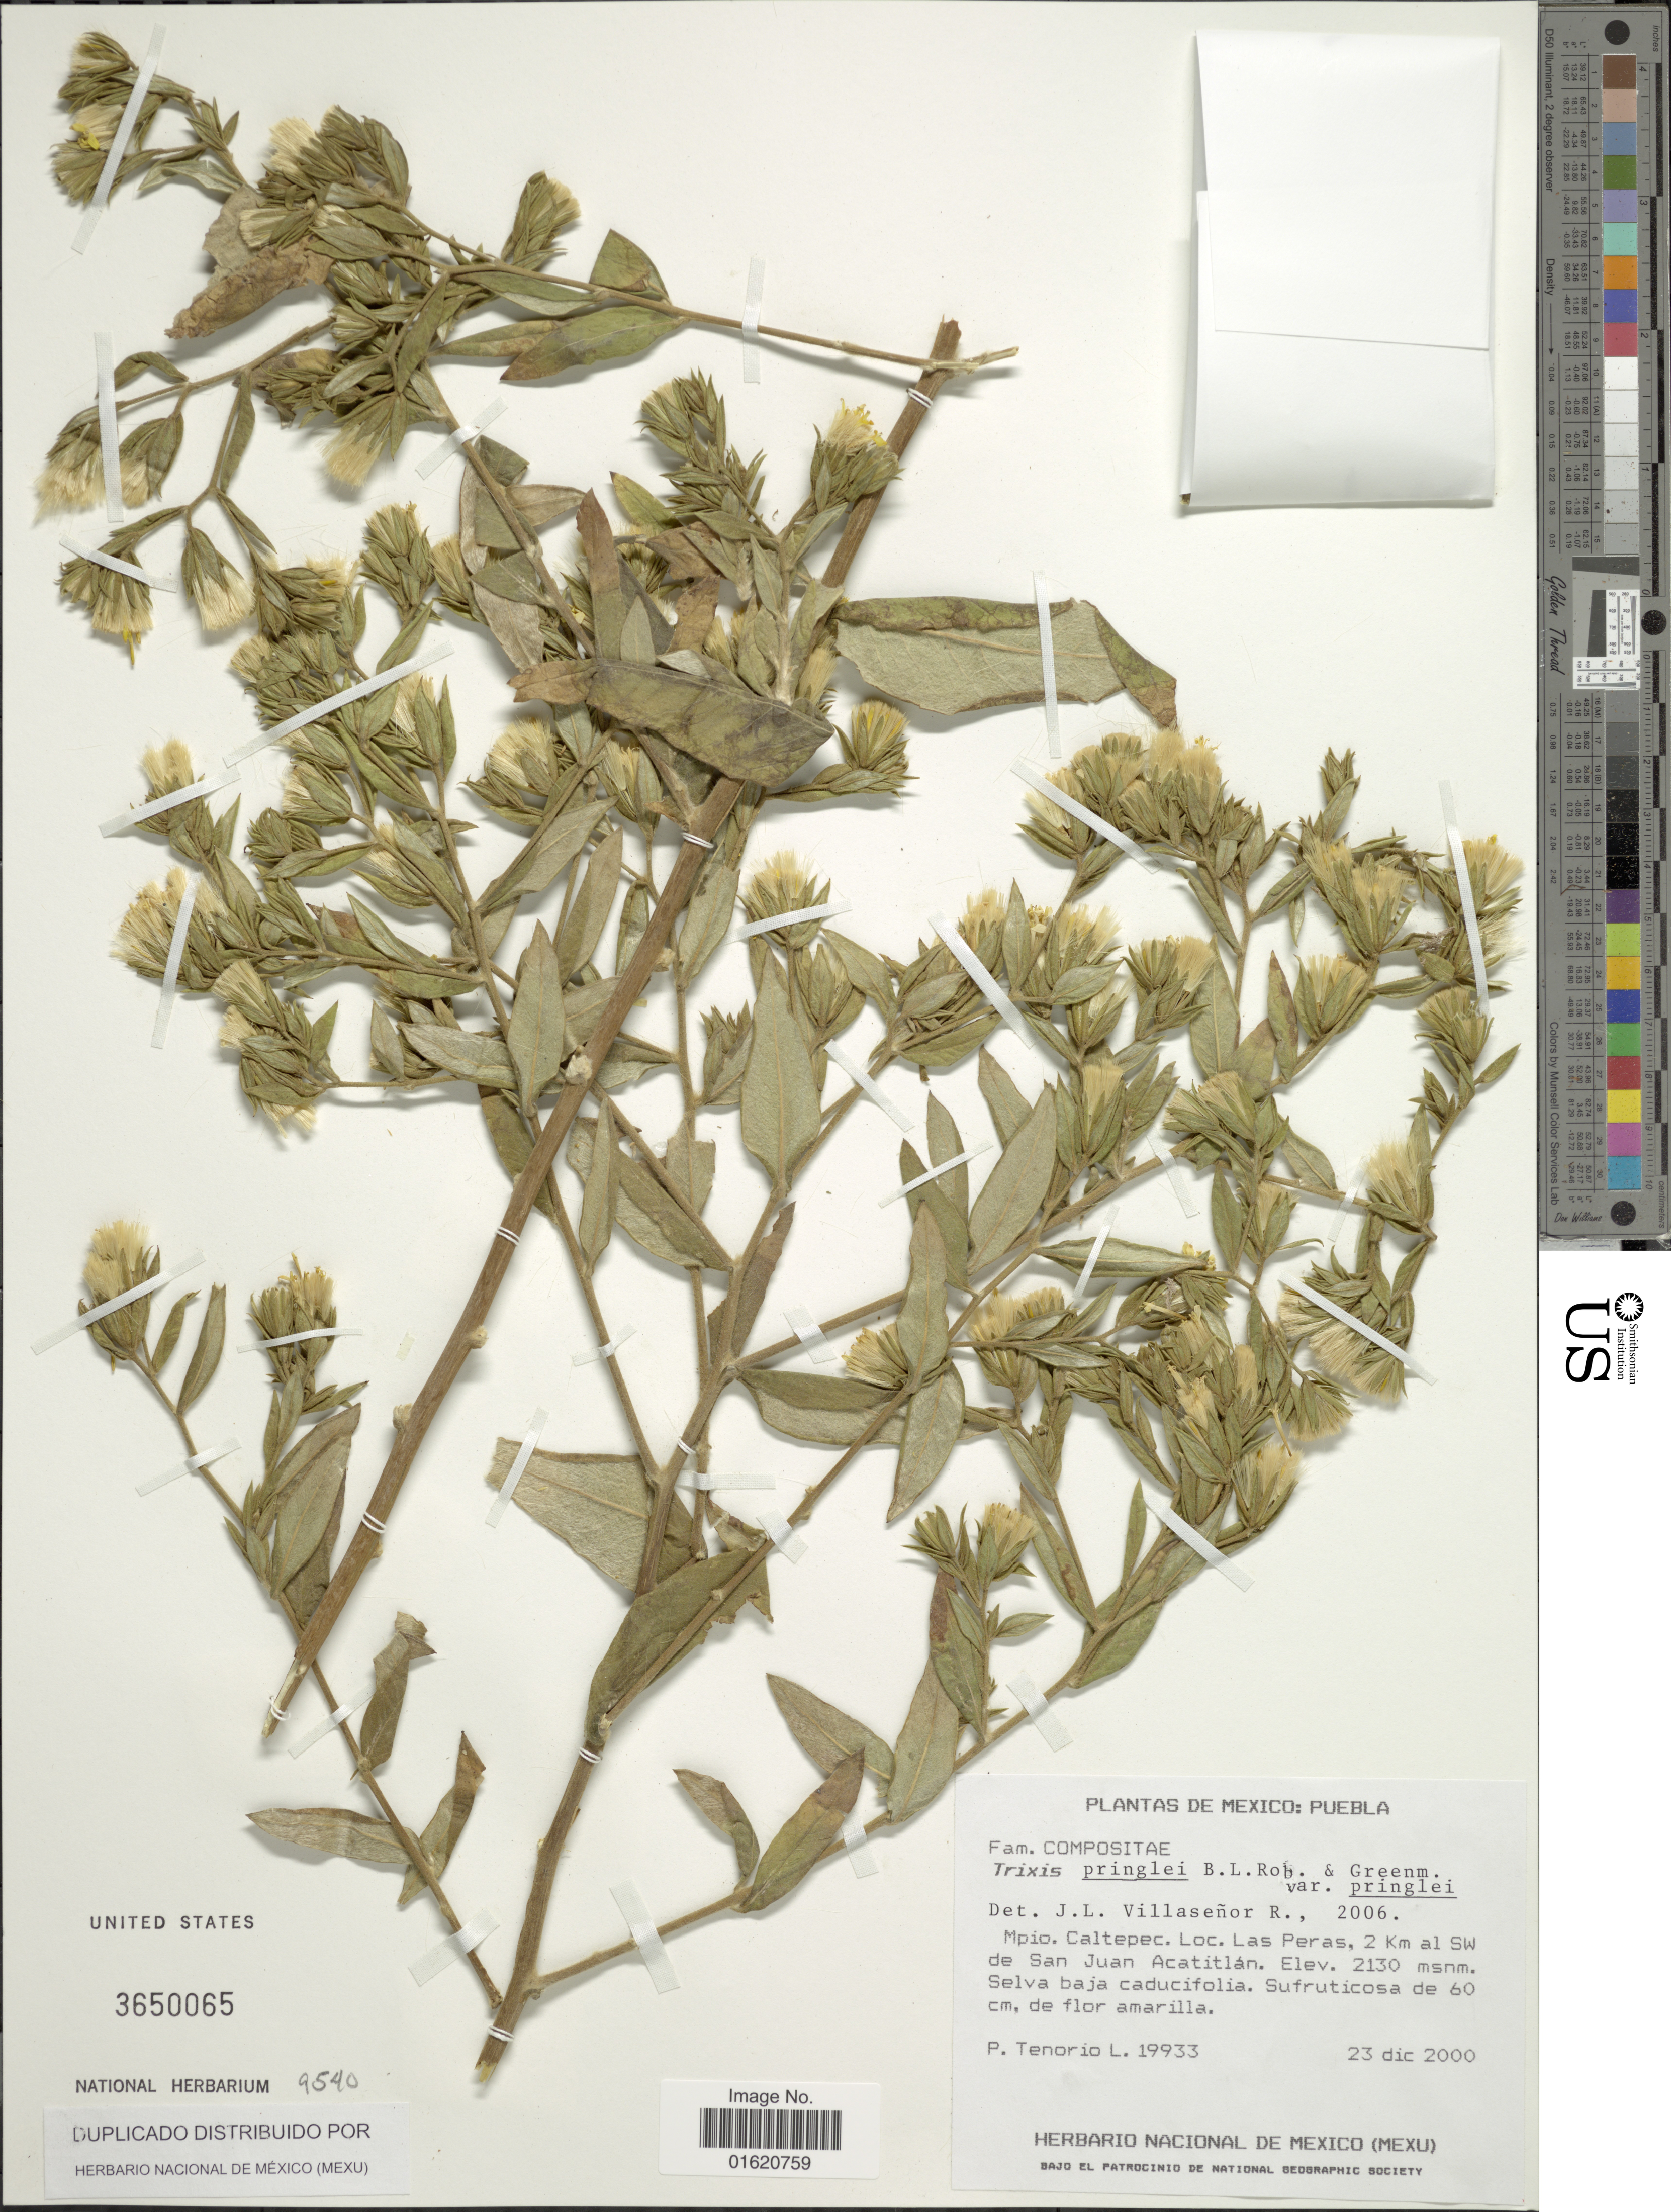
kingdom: Plantae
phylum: Tracheophyta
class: Magnoliopsida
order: Asterales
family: Asteraceae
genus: Trixis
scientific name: Trixis pringlei var. pringlei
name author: B.L. Rob. & Greenm.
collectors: Tenorio, P.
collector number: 19933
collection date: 2000-12-23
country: Mexico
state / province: Puebla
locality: Mpio. Caltepec, Loc. Las Peras, 2 km al SW de San Juan Acatitlá, selva baja caducifolia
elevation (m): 2130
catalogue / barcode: US 3650065